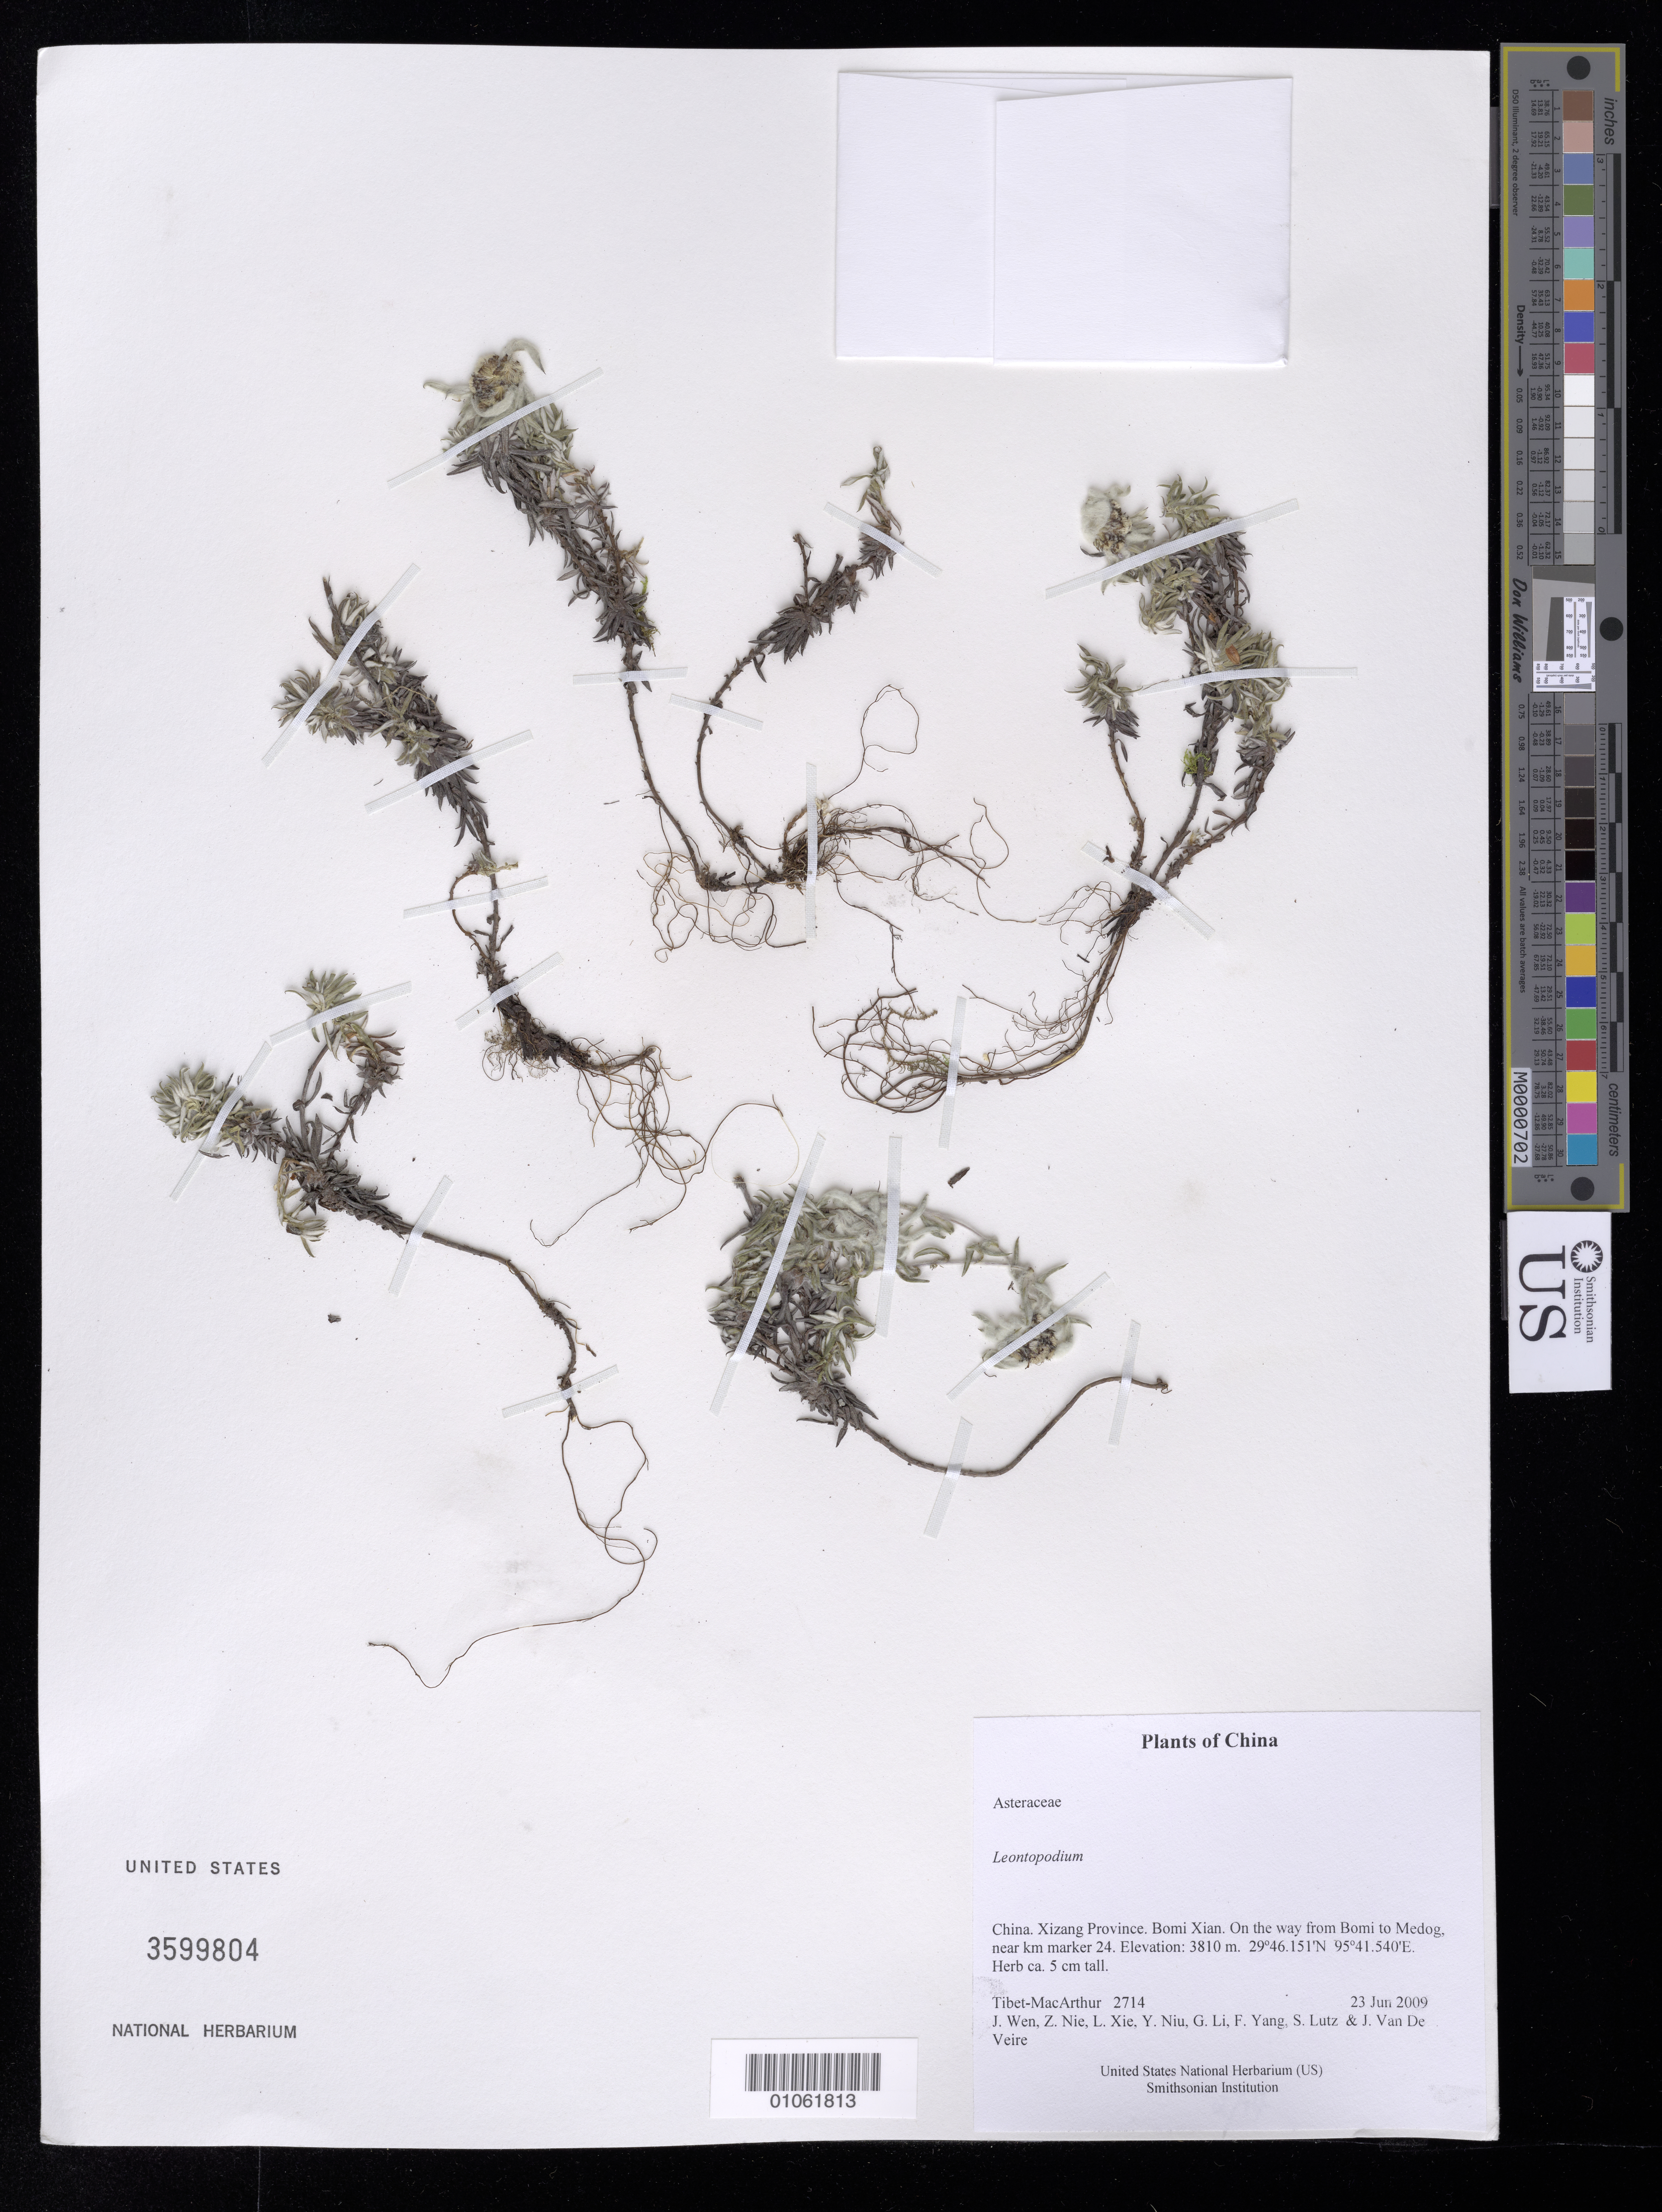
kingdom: Plantae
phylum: Tracheophyta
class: Magnoliopsida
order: Asterales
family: Asteraceae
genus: Leontopodium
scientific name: Leontopodium sp.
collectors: Tibet-MacArthur, J. Wen, Z. Nie, L. Xie, Y. Niu, G. Li, F. Yang, S. Lutz & J. Van De Veire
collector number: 2714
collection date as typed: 23 Jun 2009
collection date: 2009-06-23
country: China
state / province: Xizang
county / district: Bomi Xian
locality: On the way from Bomi to Medog, near km marker 24.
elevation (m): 3810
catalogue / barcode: US 3599804